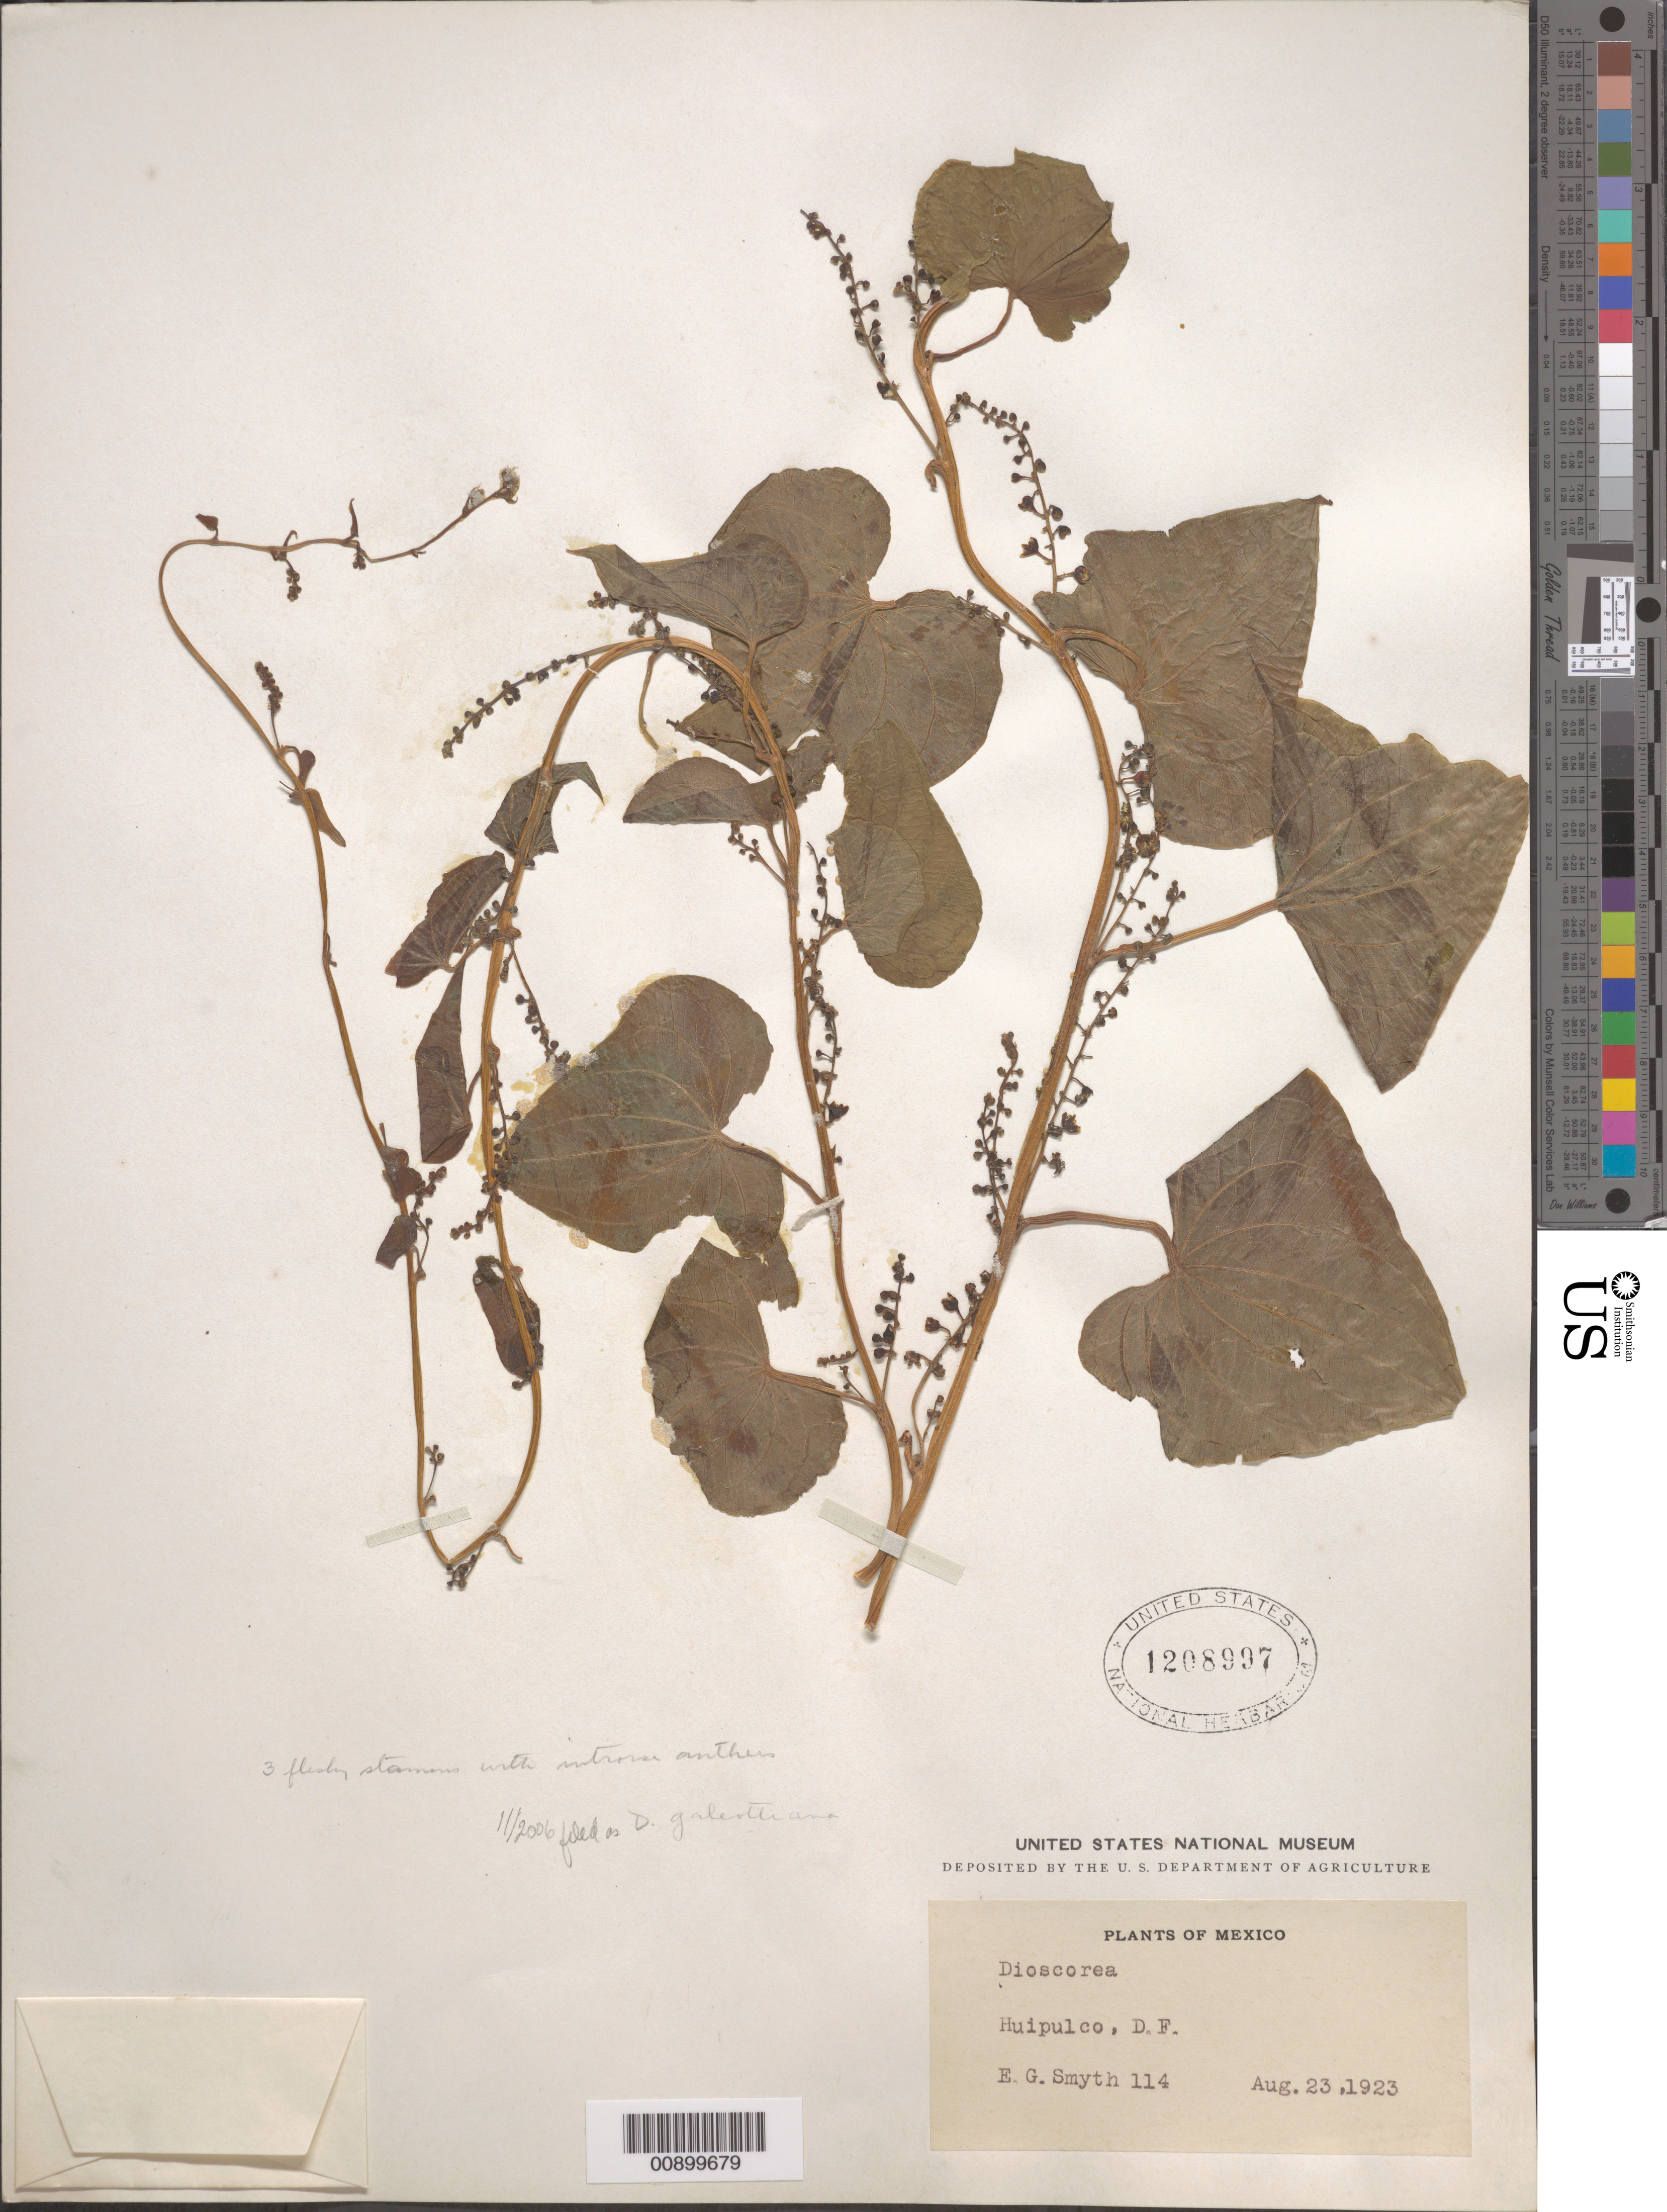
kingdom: Plantae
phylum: Tracheophyta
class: Liliopsida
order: Dioscoreales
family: Dioscoreaceae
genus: Dioscorea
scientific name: Dioscorea galeottiana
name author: Kunth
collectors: E. Smyth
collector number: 114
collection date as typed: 23 Aug 1923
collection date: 1923-08-23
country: Mexico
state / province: Distrito Federal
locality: Huipulco, D.F.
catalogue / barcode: US 1208997